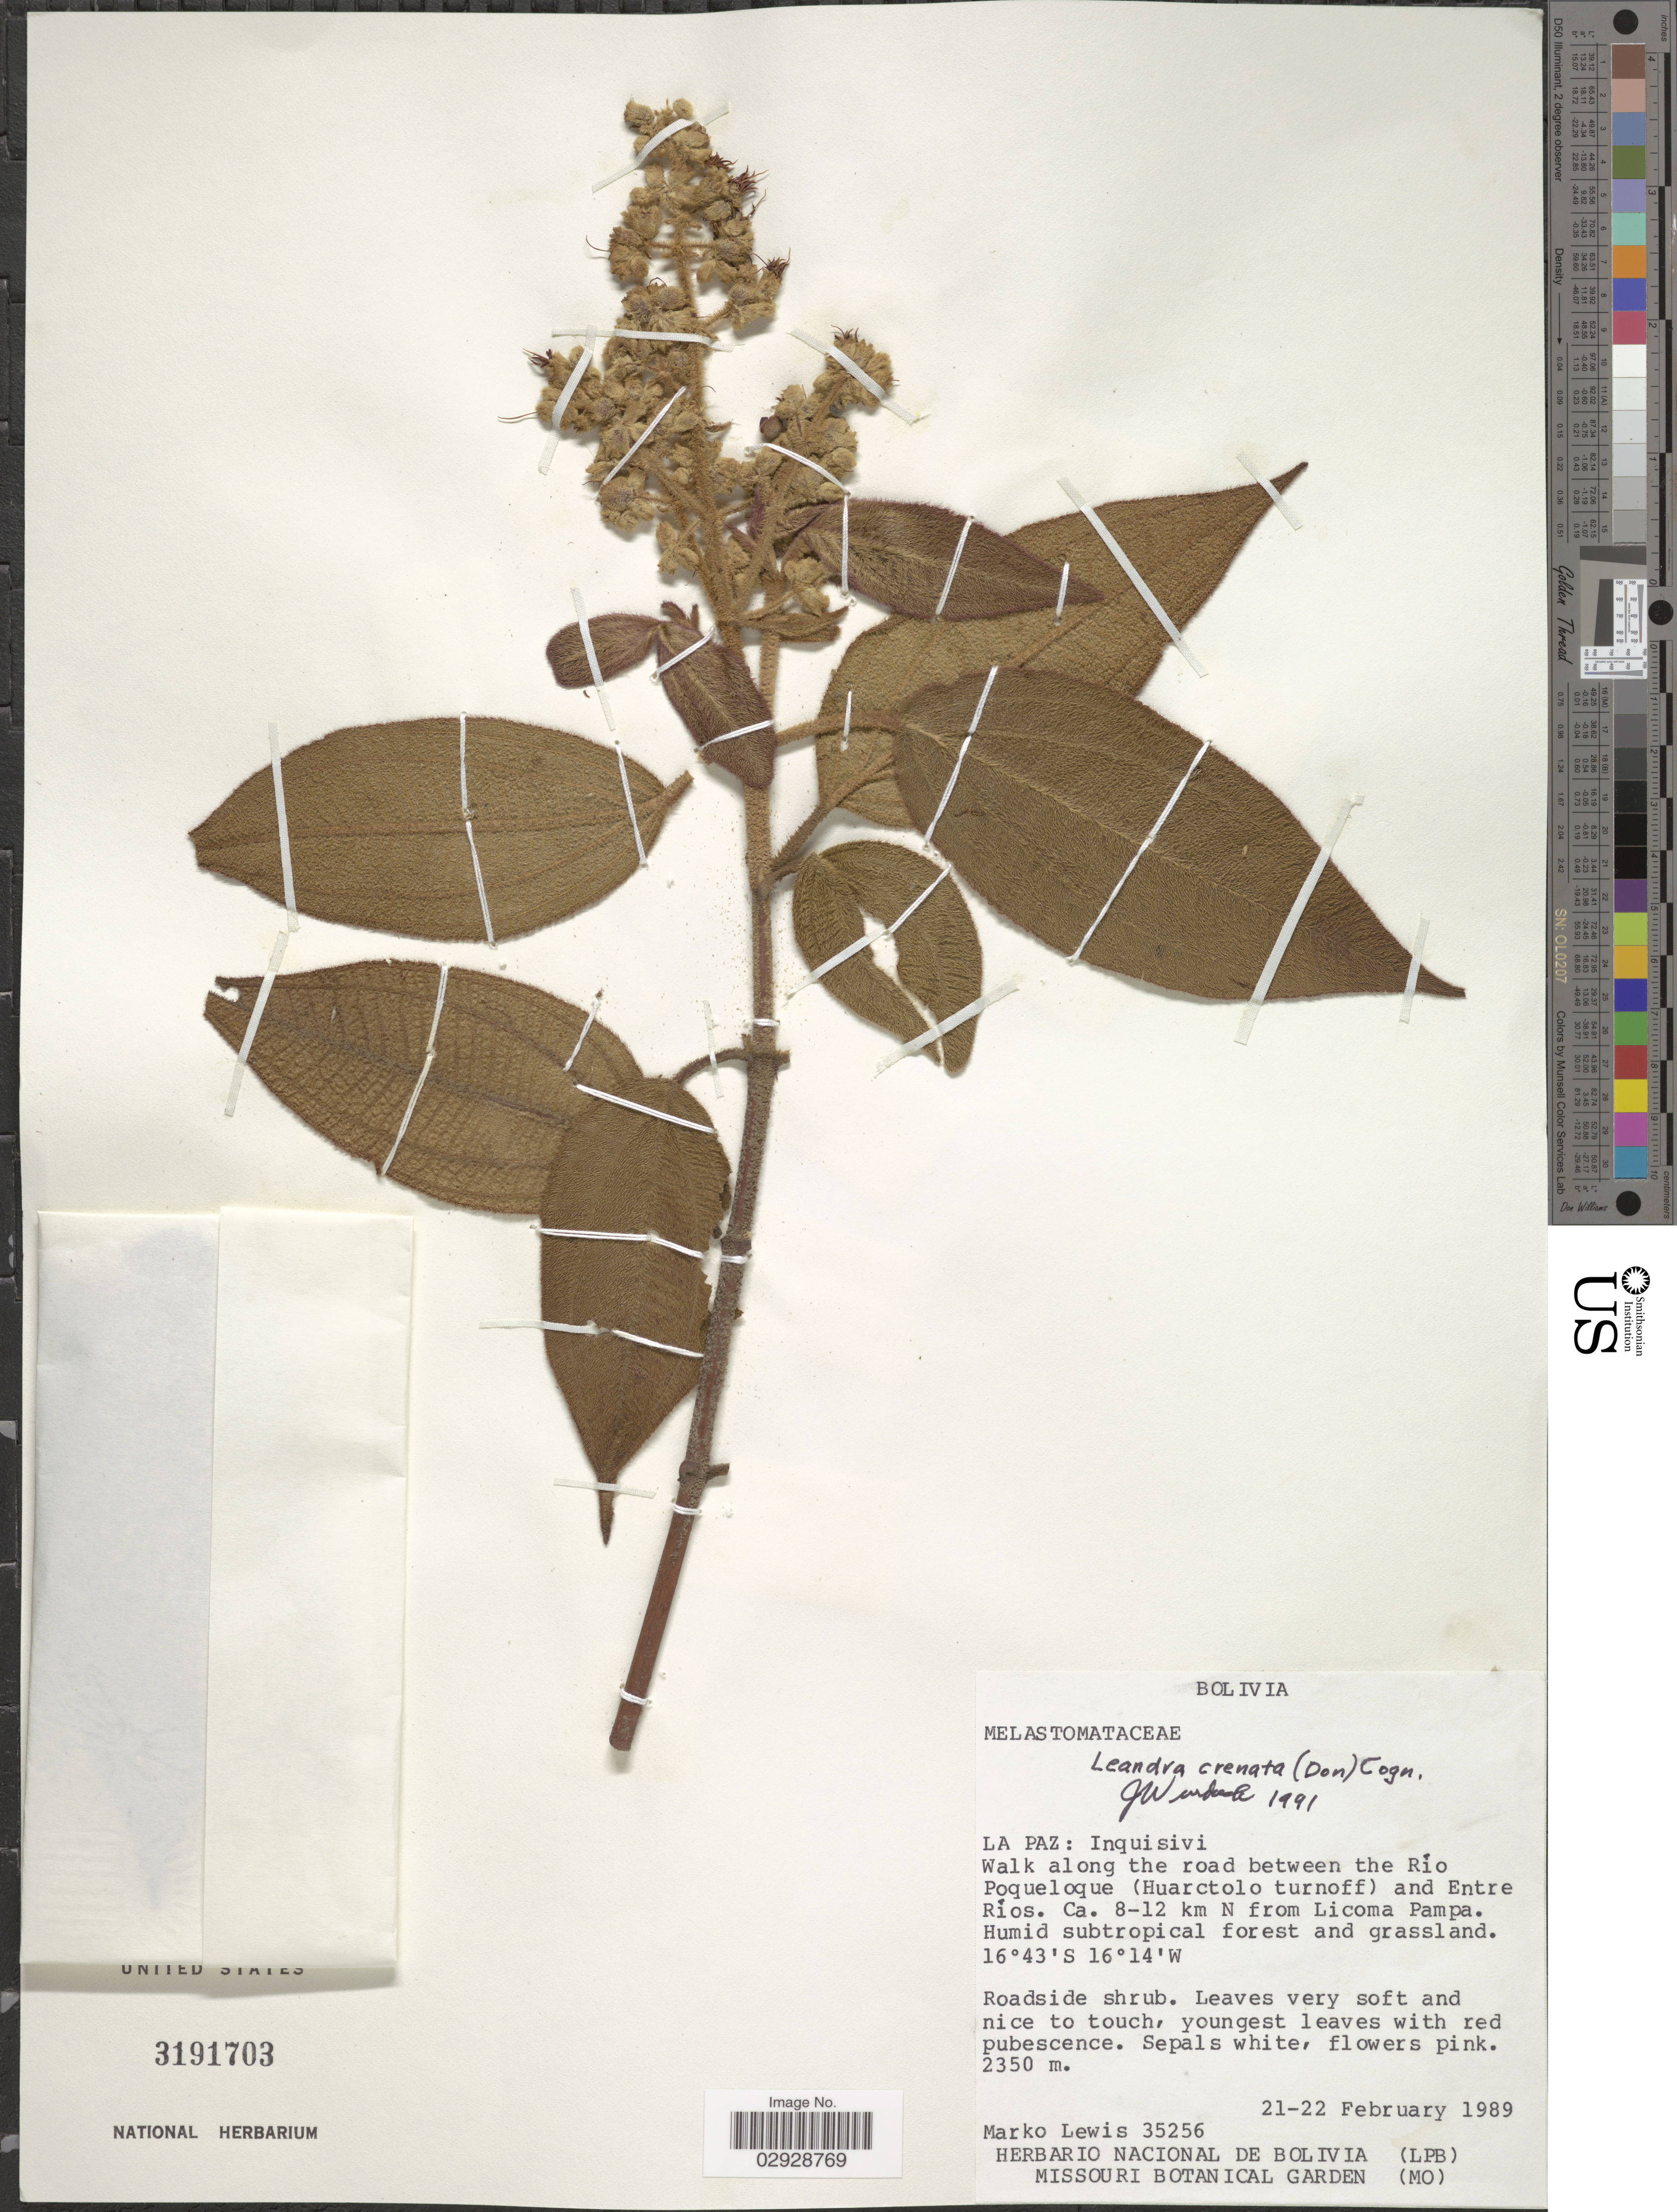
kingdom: Plantae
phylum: Tracheophyta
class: Magnoliopsida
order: Myrtales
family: Melastomataceae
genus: Leandra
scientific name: Leandra crenata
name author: (D. Don) Cogn.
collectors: M. A. Lewis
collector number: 35256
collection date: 1989-02-21/1989-02-22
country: Bolivia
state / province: La Paz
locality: Inquisivi. Walk along the road between the Río Poqueloque (Huarctolo turnoff) and Entre Ríos. Ca. 8-12 km N from Licoma Pampa.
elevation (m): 2350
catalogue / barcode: US 3191703